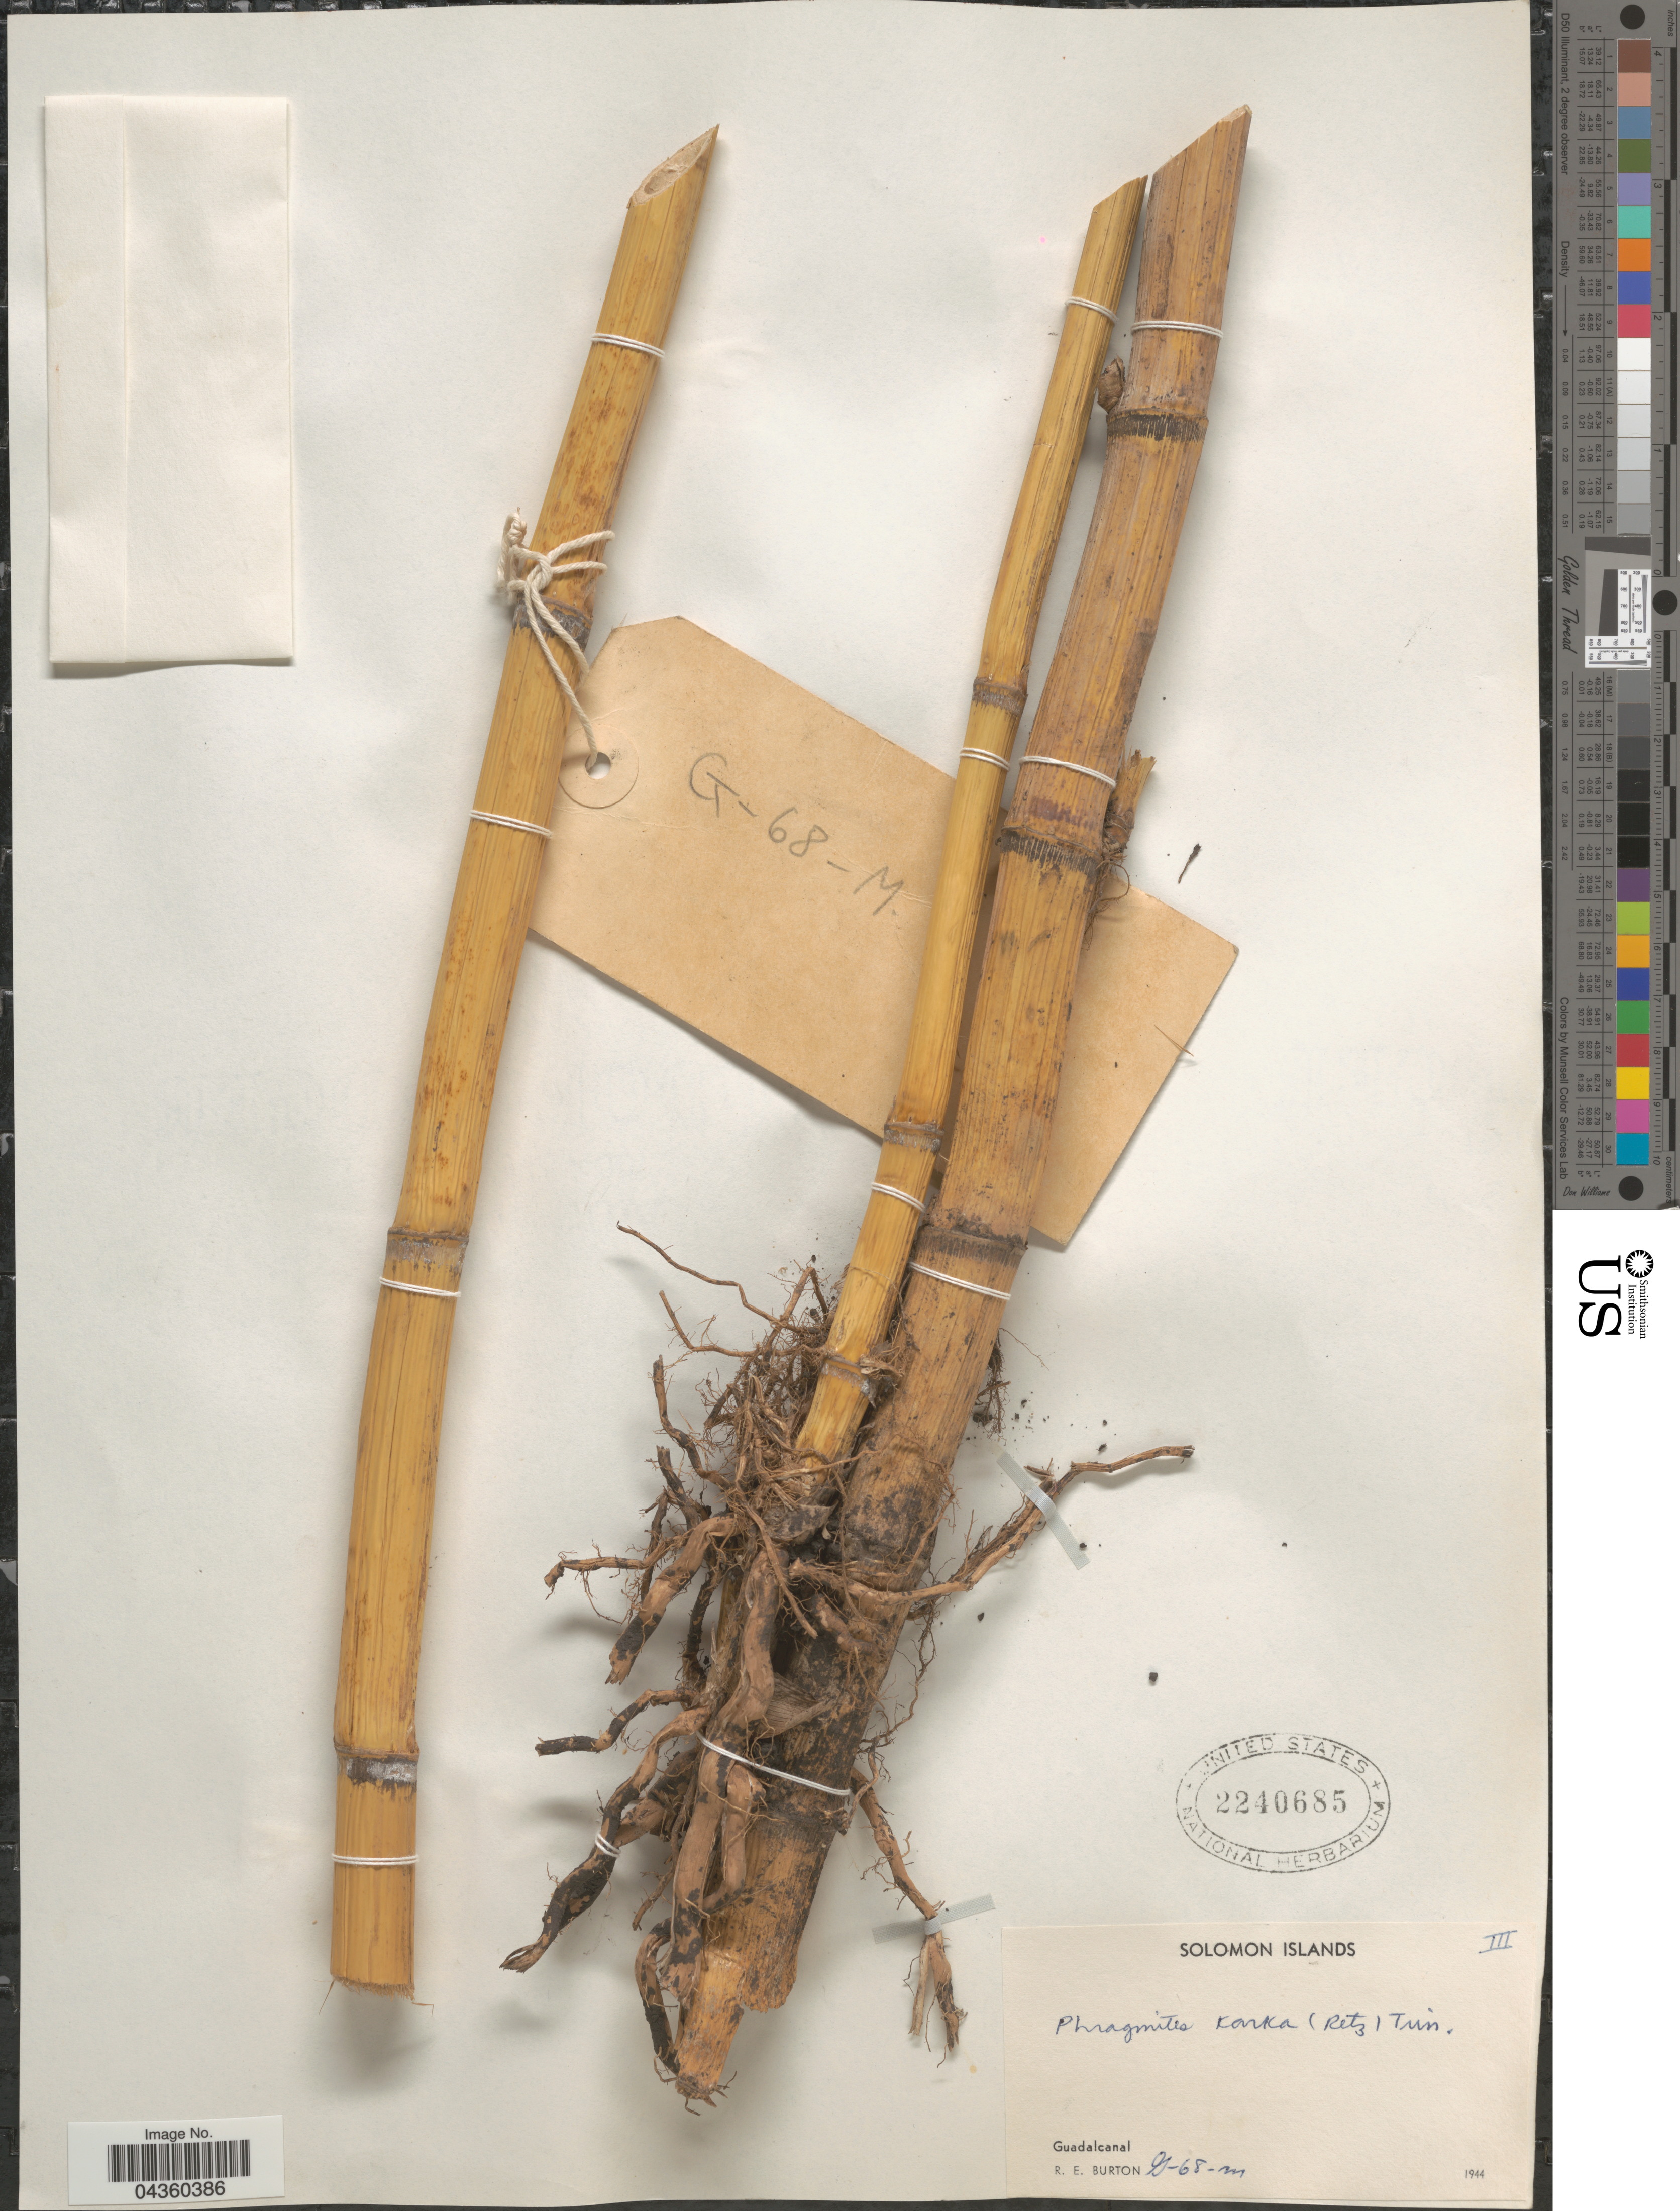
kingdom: Plantae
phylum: Tracheophyta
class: Liliopsida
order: Poales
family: Poaceae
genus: Phragmites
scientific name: Phragmites karka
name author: (Retz.) Trin. ex Steud.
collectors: R. Burton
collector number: G-68-m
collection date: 1944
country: Solomon Islands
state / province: Solomon Islands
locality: Guadalcanal.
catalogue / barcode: US 2240685